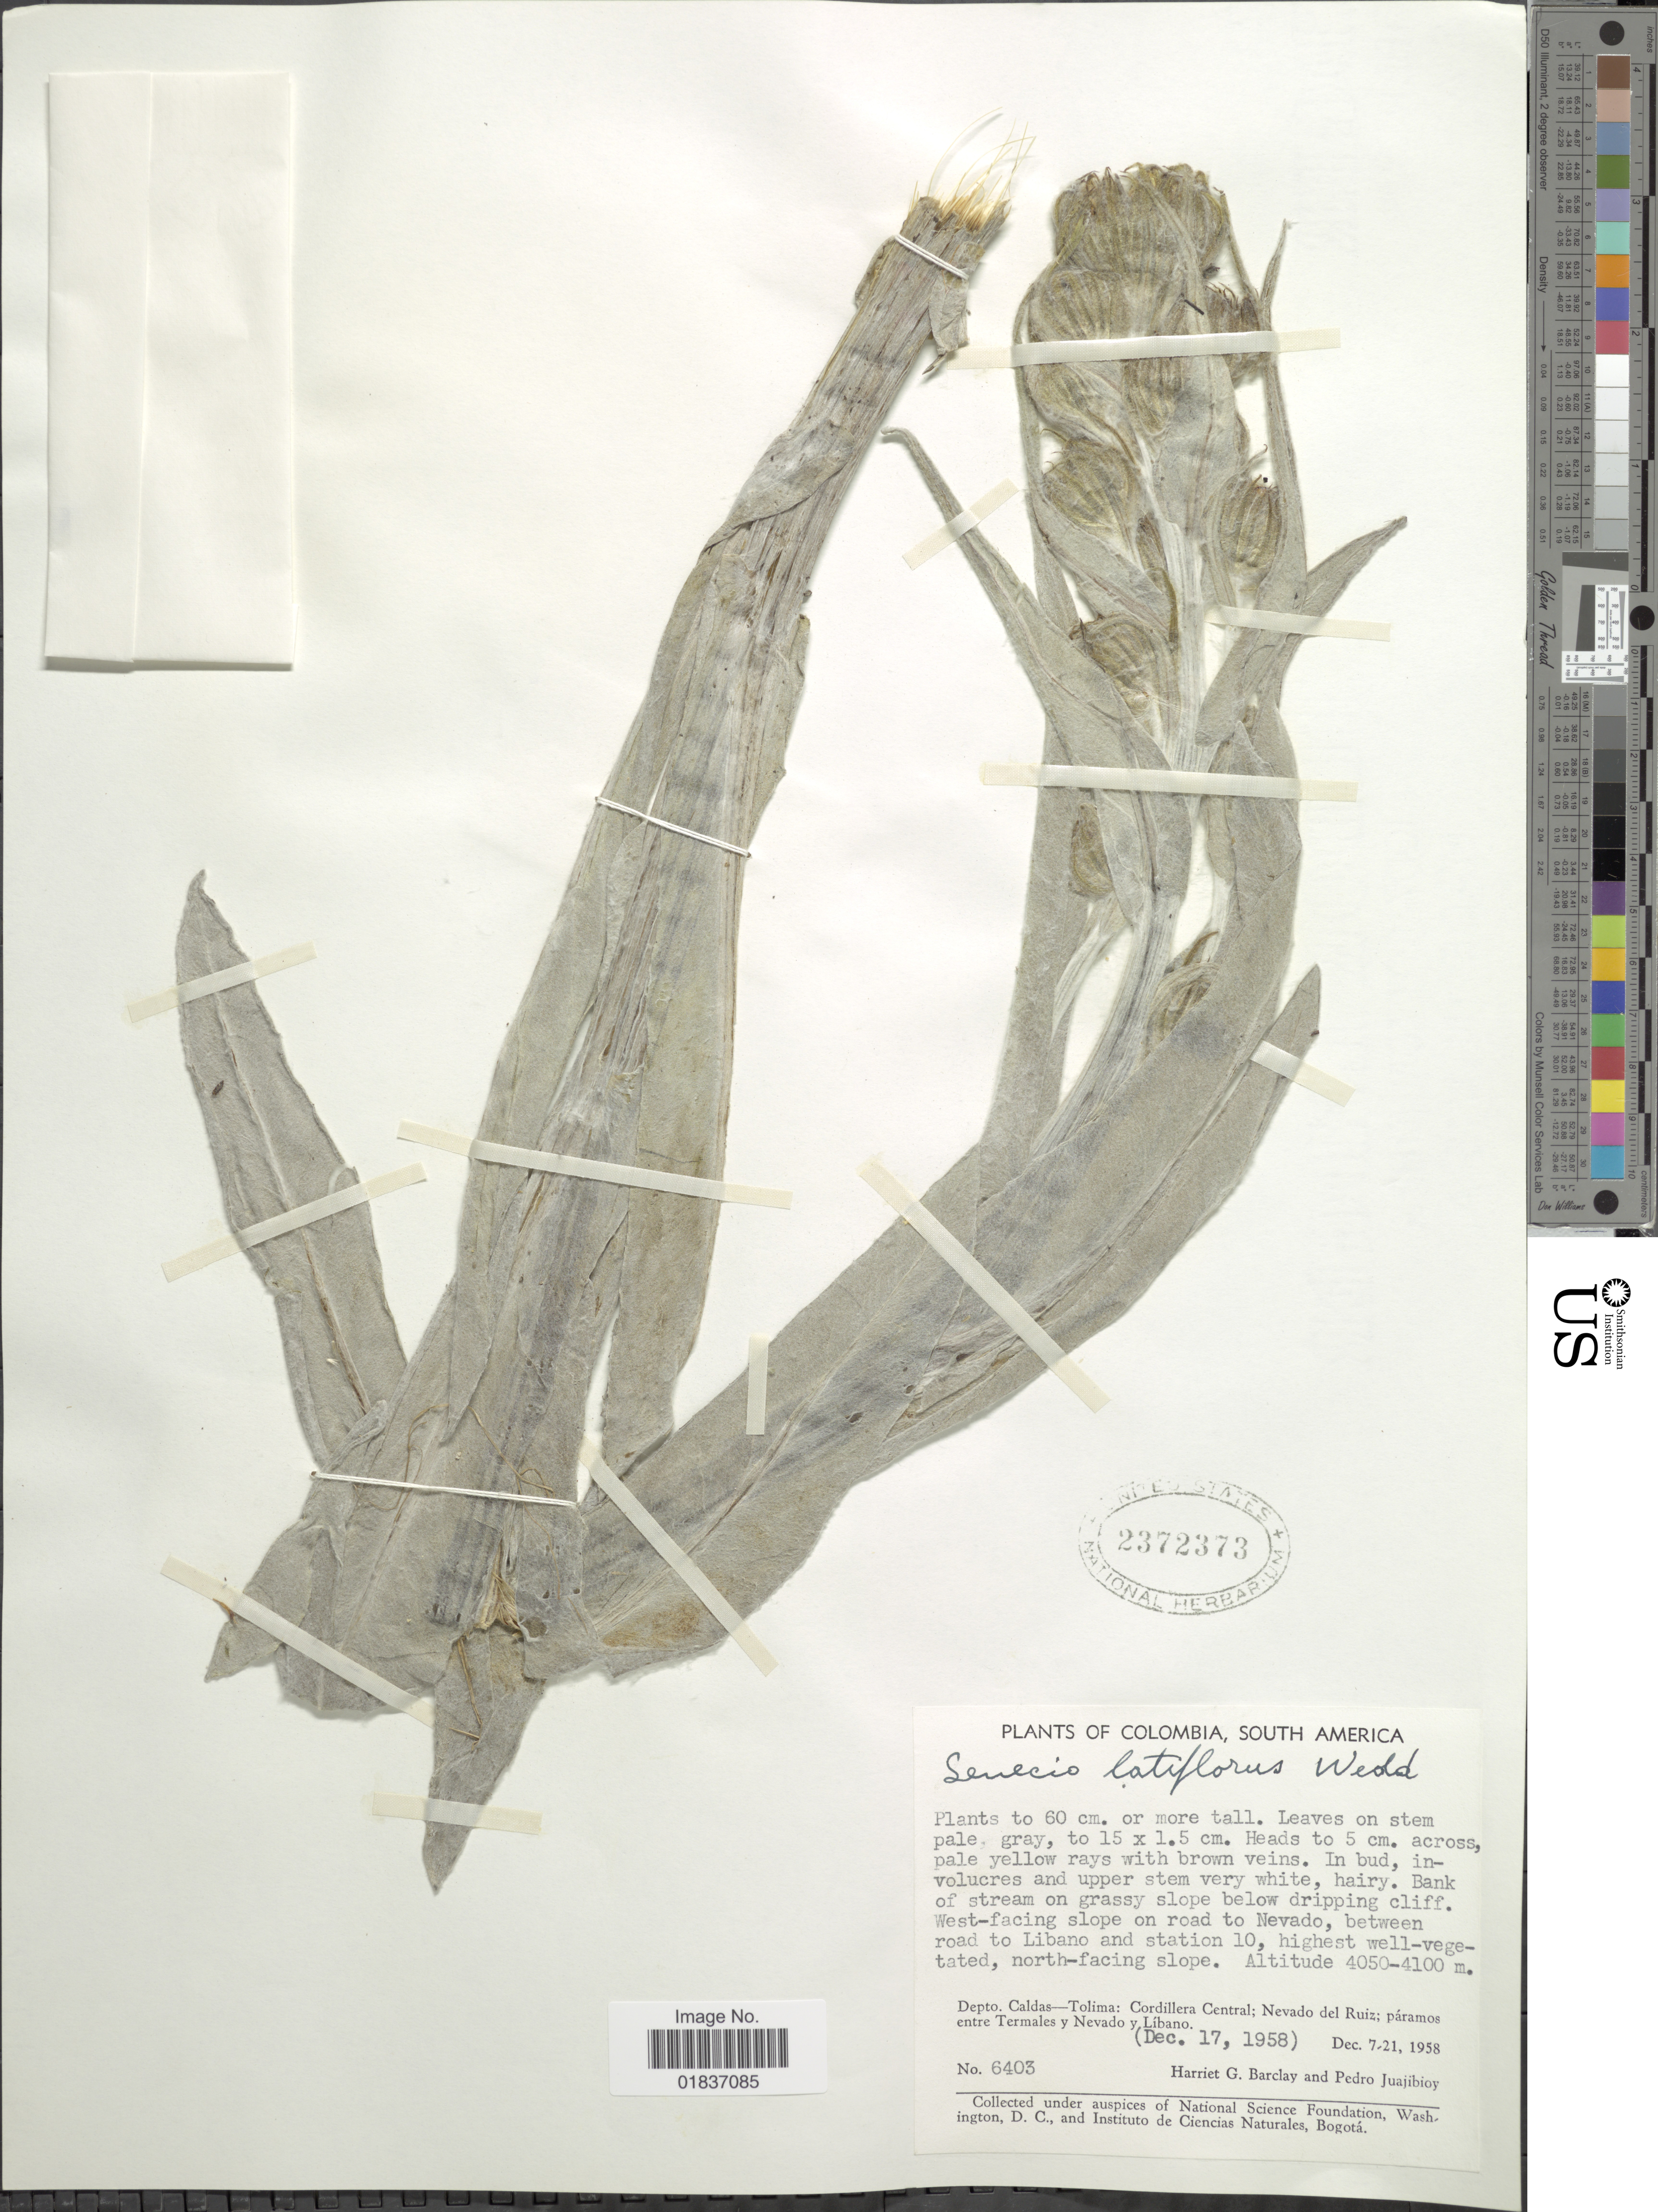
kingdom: Plantae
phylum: Tracheophyta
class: Magnoliopsida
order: Asterales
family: Asteraceae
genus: Senecio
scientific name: Senecio latiflorus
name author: Wedd.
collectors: H. G. Barclay & P. Juajibioy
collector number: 6403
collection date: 1958-12-17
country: Colombia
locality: West-facing slope on road to Nevado, between road to Libano and station 10, highest well-vegetated, north-facing slope. Depto. Caldas-Tolima: Cordillera Central; Nevado del Ruiz; paramos entre Termales y Nevado y Libano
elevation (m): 4050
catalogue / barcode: US 2372373